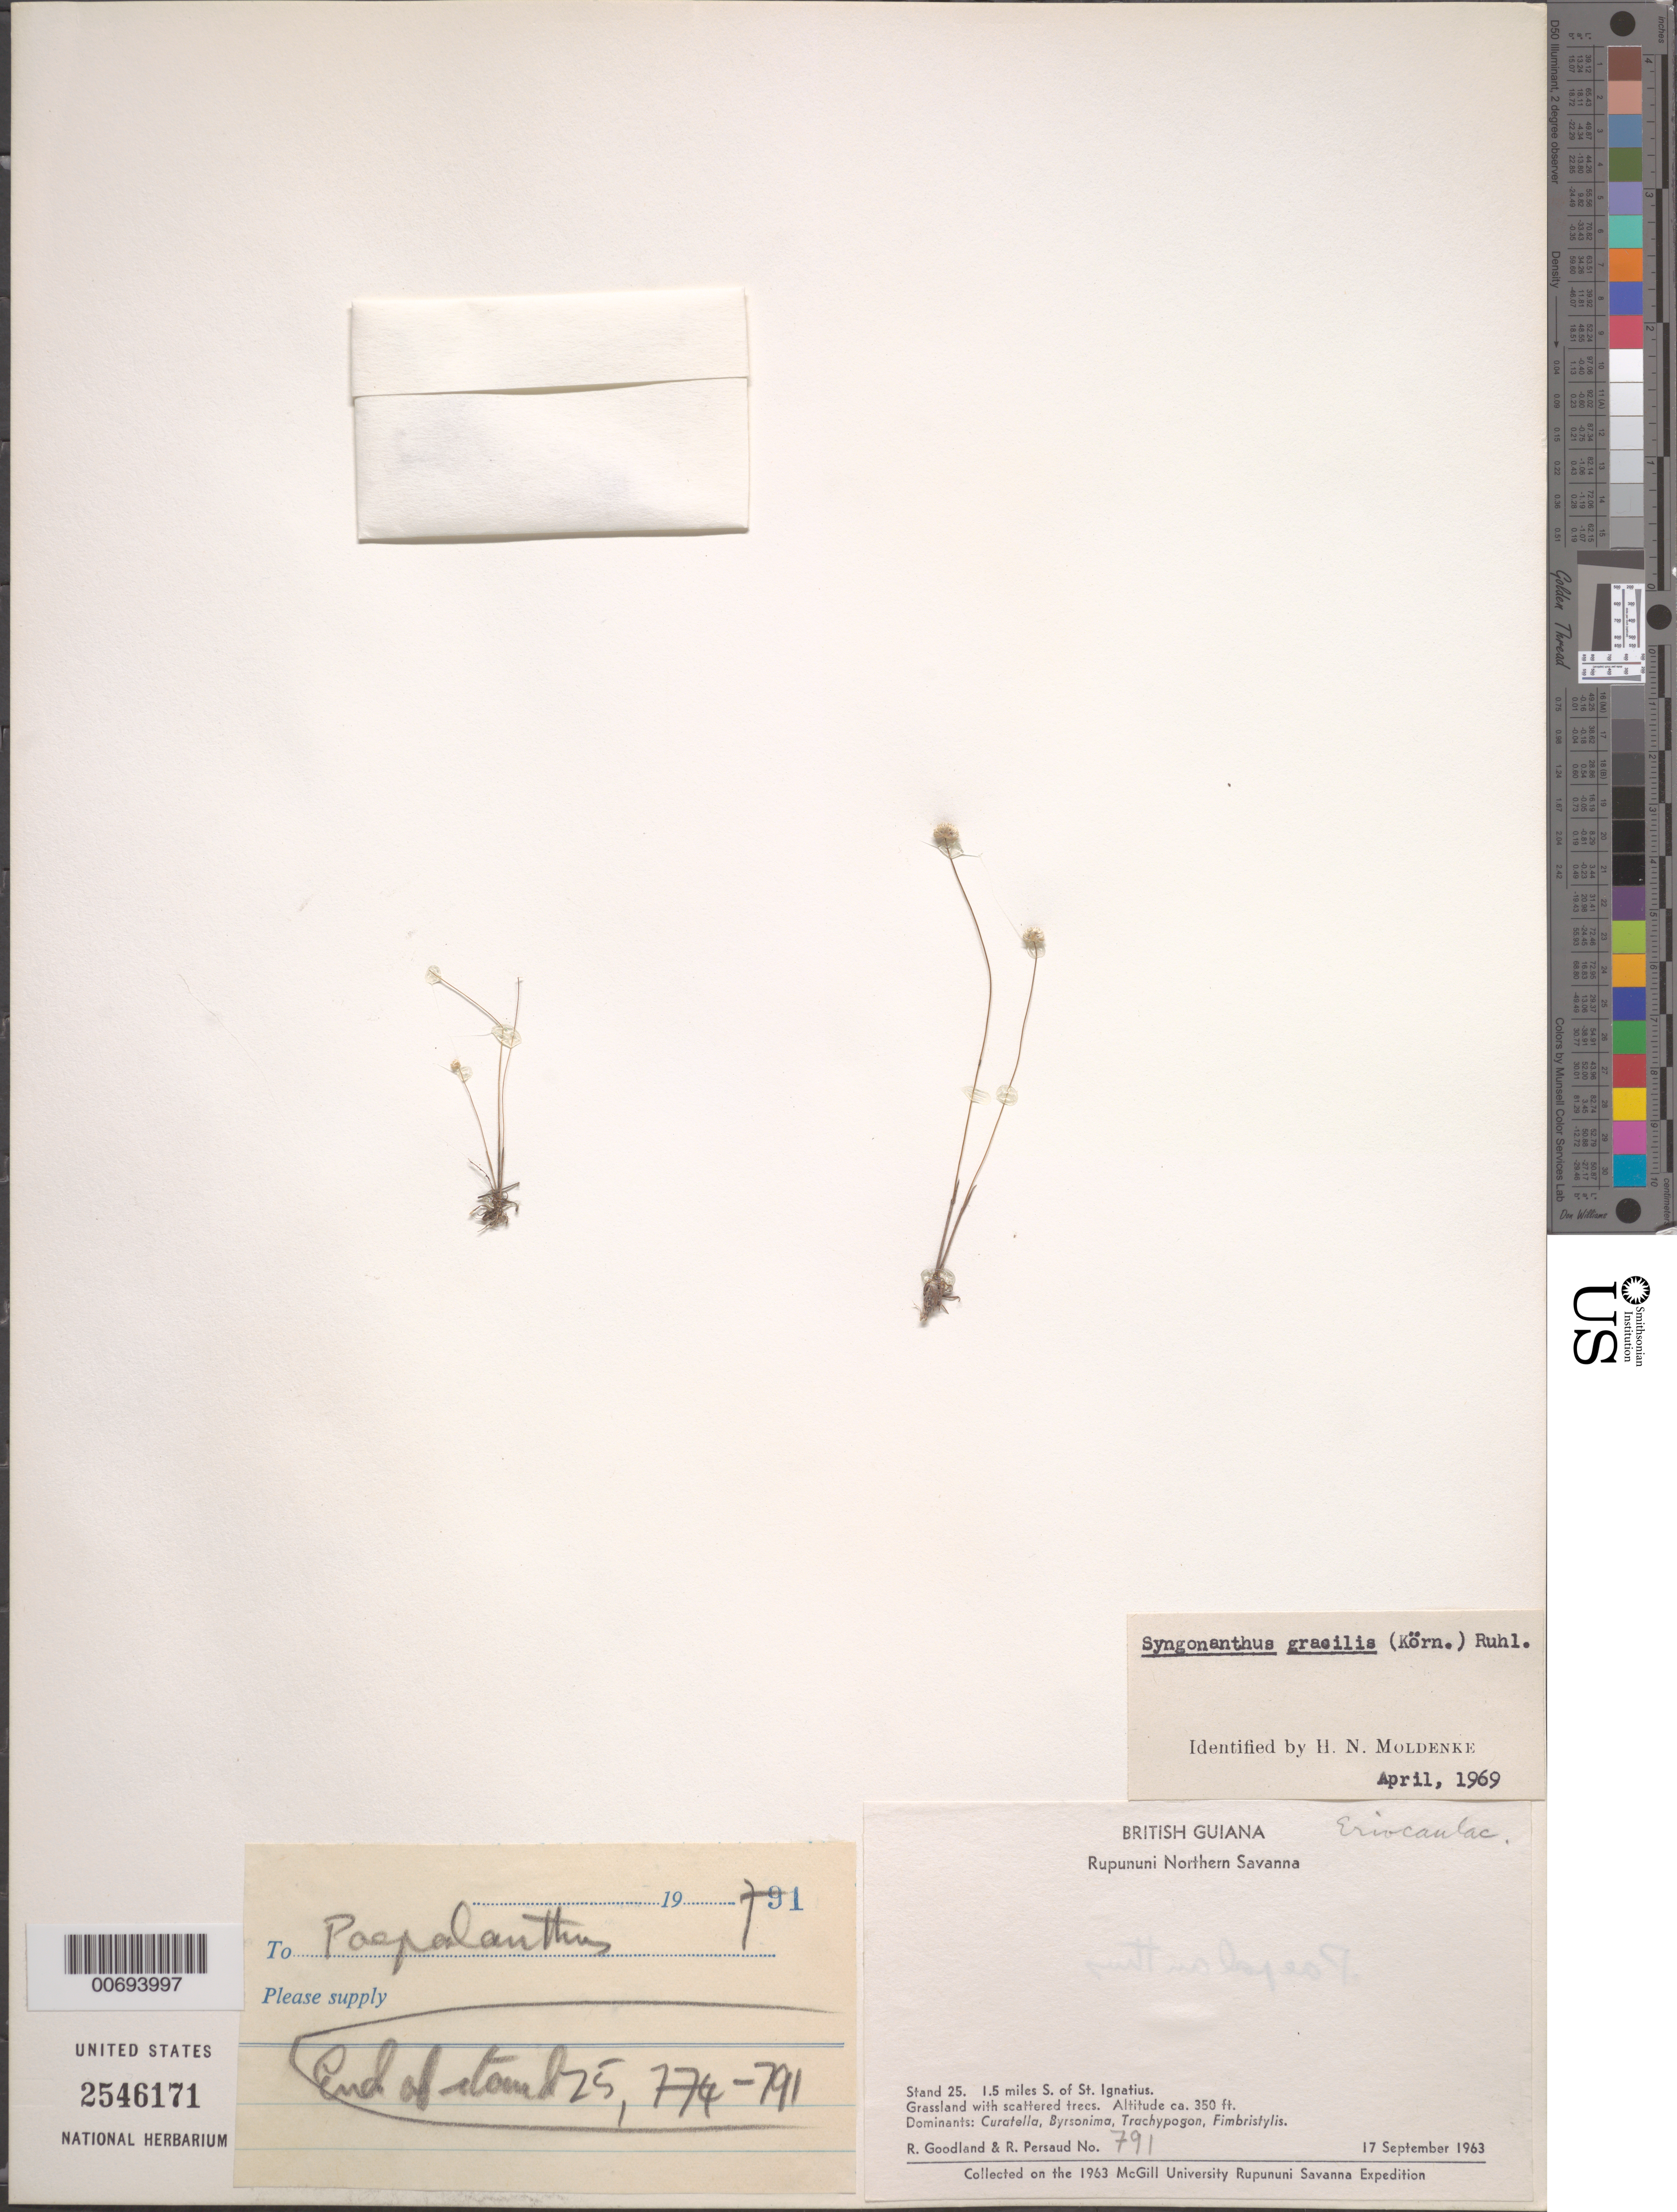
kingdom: Plantae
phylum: Tracheophyta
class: Liliopsida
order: Poales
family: Eriocaulaceae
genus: Syngonanthus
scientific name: Syngonanthus gracilis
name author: (Bong.) Ruhland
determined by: Moldenke, H. N.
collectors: R. Goodland & R. Persaud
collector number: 791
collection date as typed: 17-Sep-63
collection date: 1963-09-17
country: Guyana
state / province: U. Takutu-U. Essequibo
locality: Rupununi Northern Savanna, St. Ignatius, 1.5 mi. S of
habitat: Grassland with scattered trees. Dominants: Curatella, Byrsonima, Trachypogon, Fimbristylis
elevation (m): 107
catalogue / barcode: US 2546171